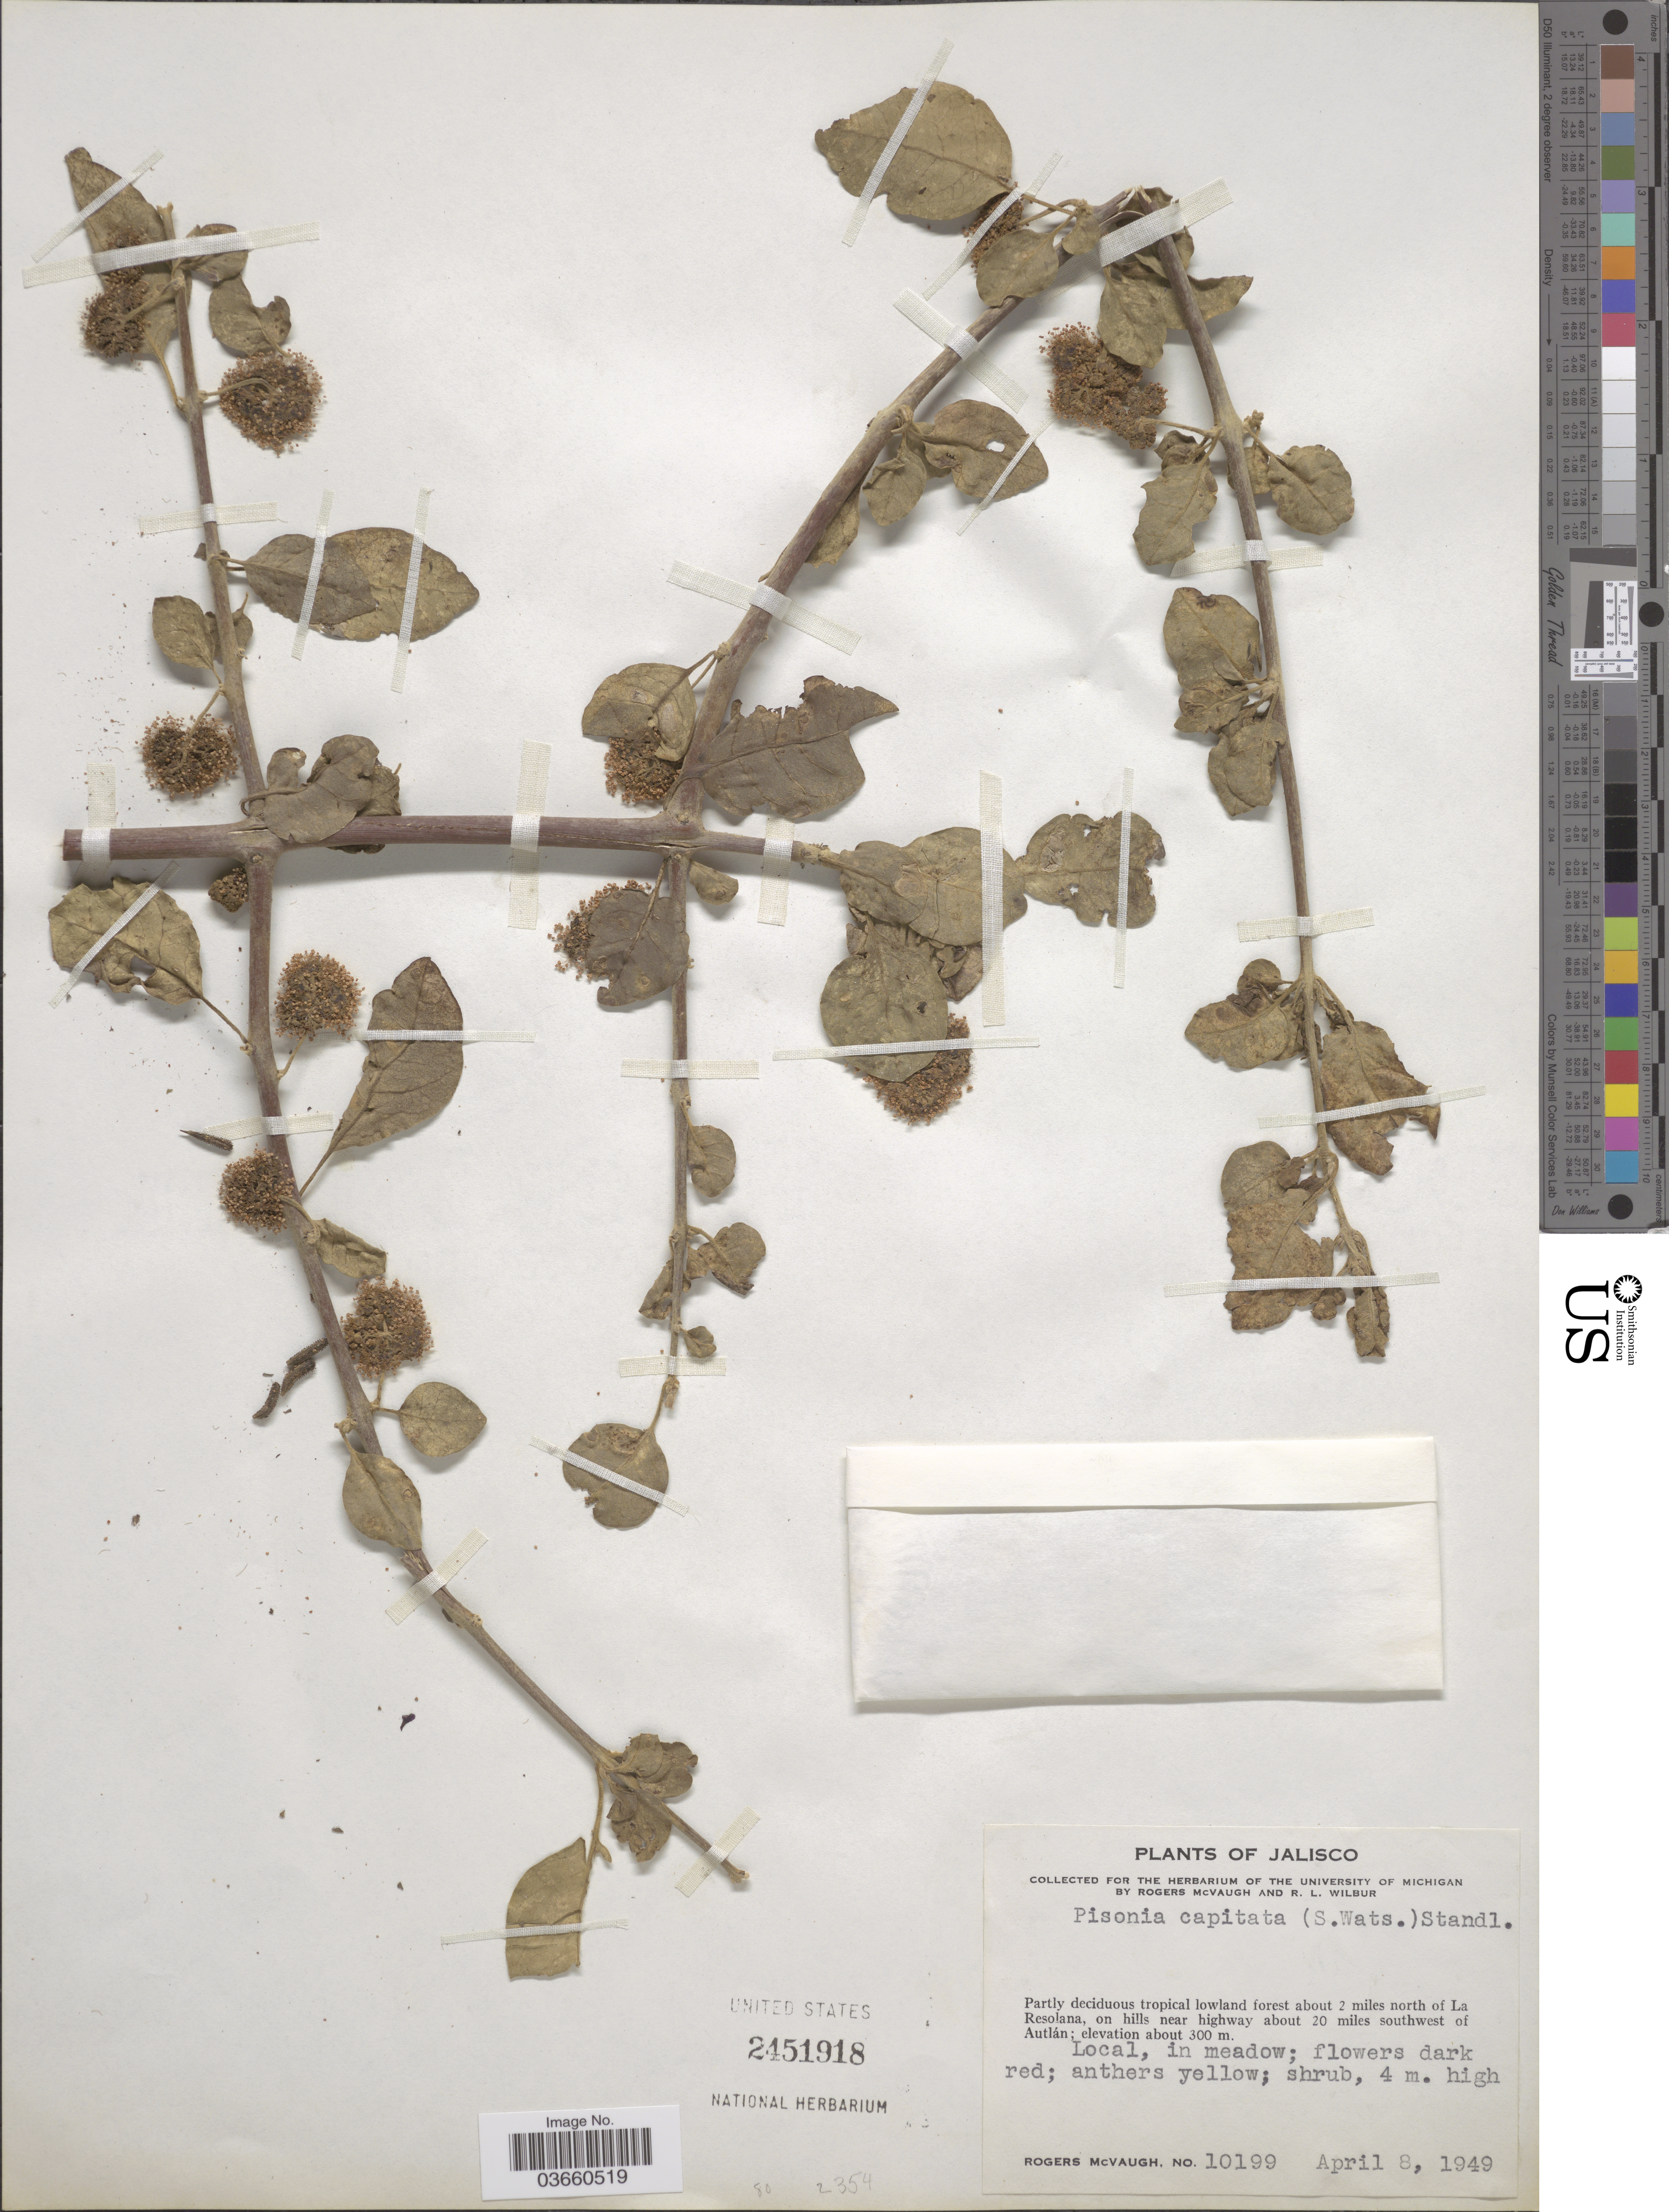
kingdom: Plantae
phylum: Tracheophyta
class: Magnoliopsida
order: Caryophyllales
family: Nyctaginaceae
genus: Pisonia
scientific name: Pisonia capitata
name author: (S. Watson) Standl.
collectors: R. McVaugh & R. L. Wilbur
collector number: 10199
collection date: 1949-04-08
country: Mexico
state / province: Jalisco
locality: About 2 miles north of La Resolana, on hills near highway about 20 miles southwest of Autlán.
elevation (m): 300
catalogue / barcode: US 2451918